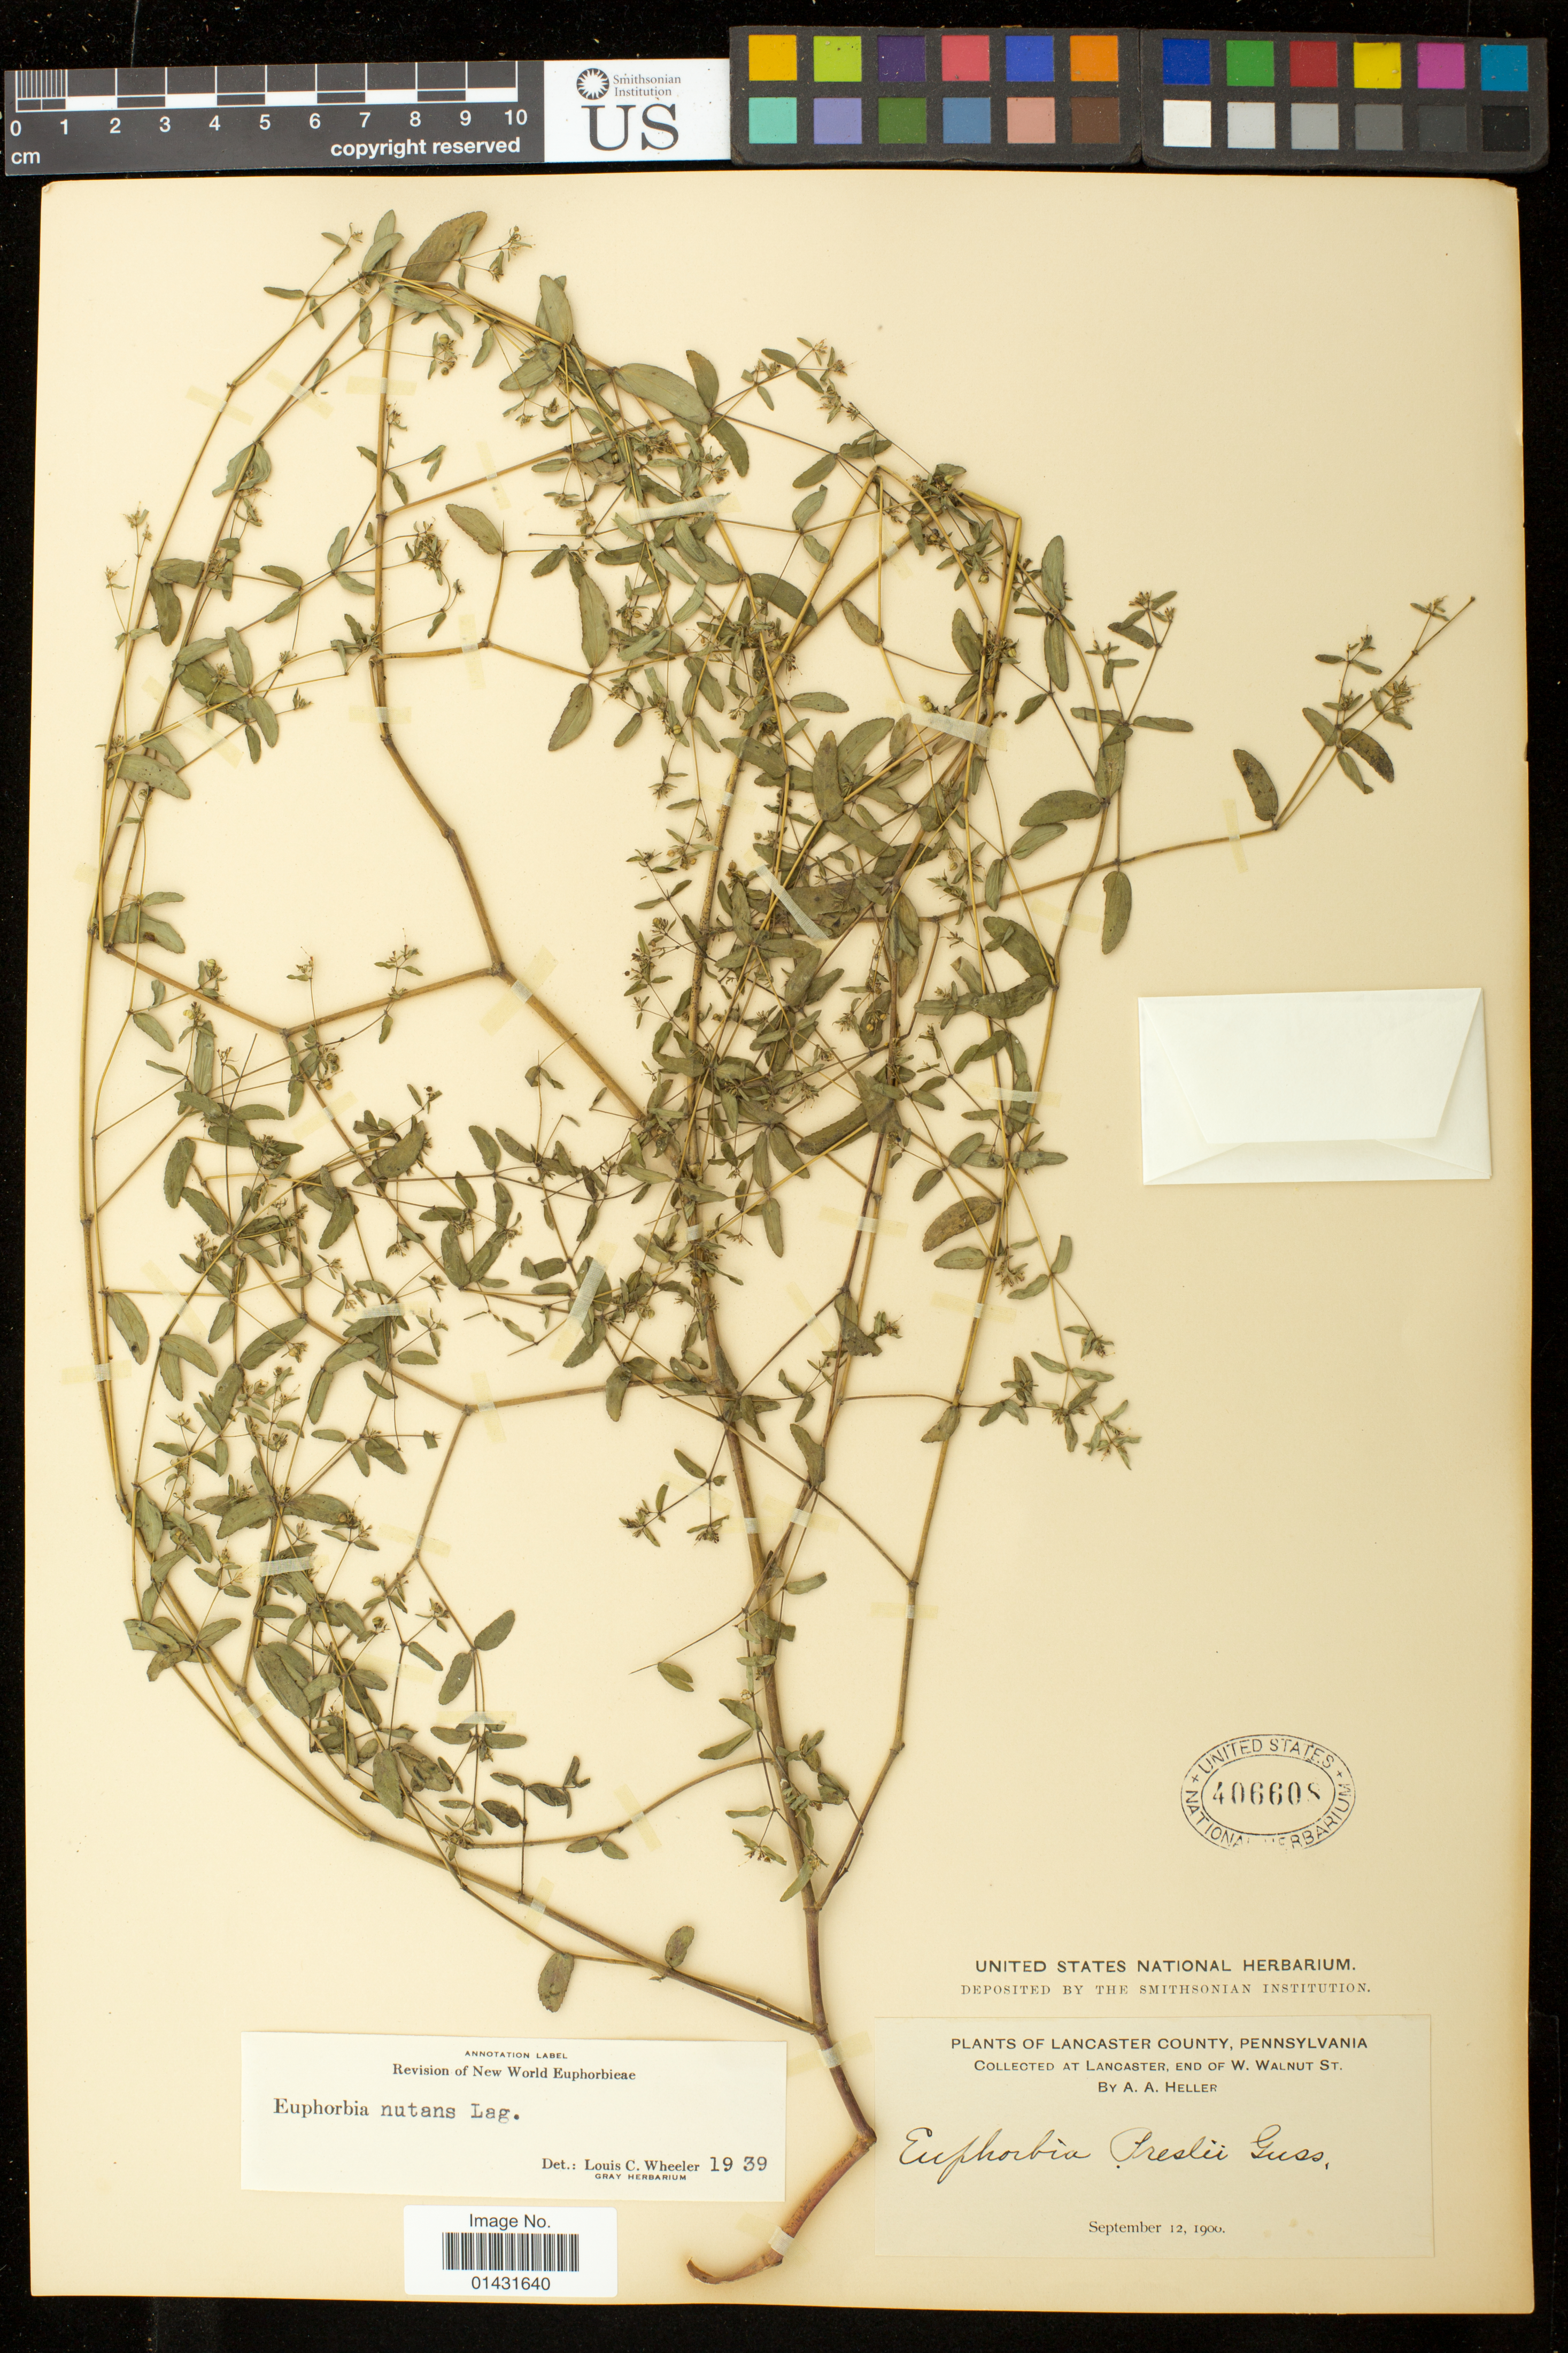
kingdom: Plantae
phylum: Tracheophyta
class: Magnoliopsida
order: Malpighiales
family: Euphorbiaceae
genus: Euphorbia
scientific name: Euphorbia hypericifolia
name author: L.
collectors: A. A. Heller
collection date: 1900-09-12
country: United States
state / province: Pennsylvania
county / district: Lancaster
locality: at Lancaster, end of W. Walnut St.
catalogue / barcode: US 406608